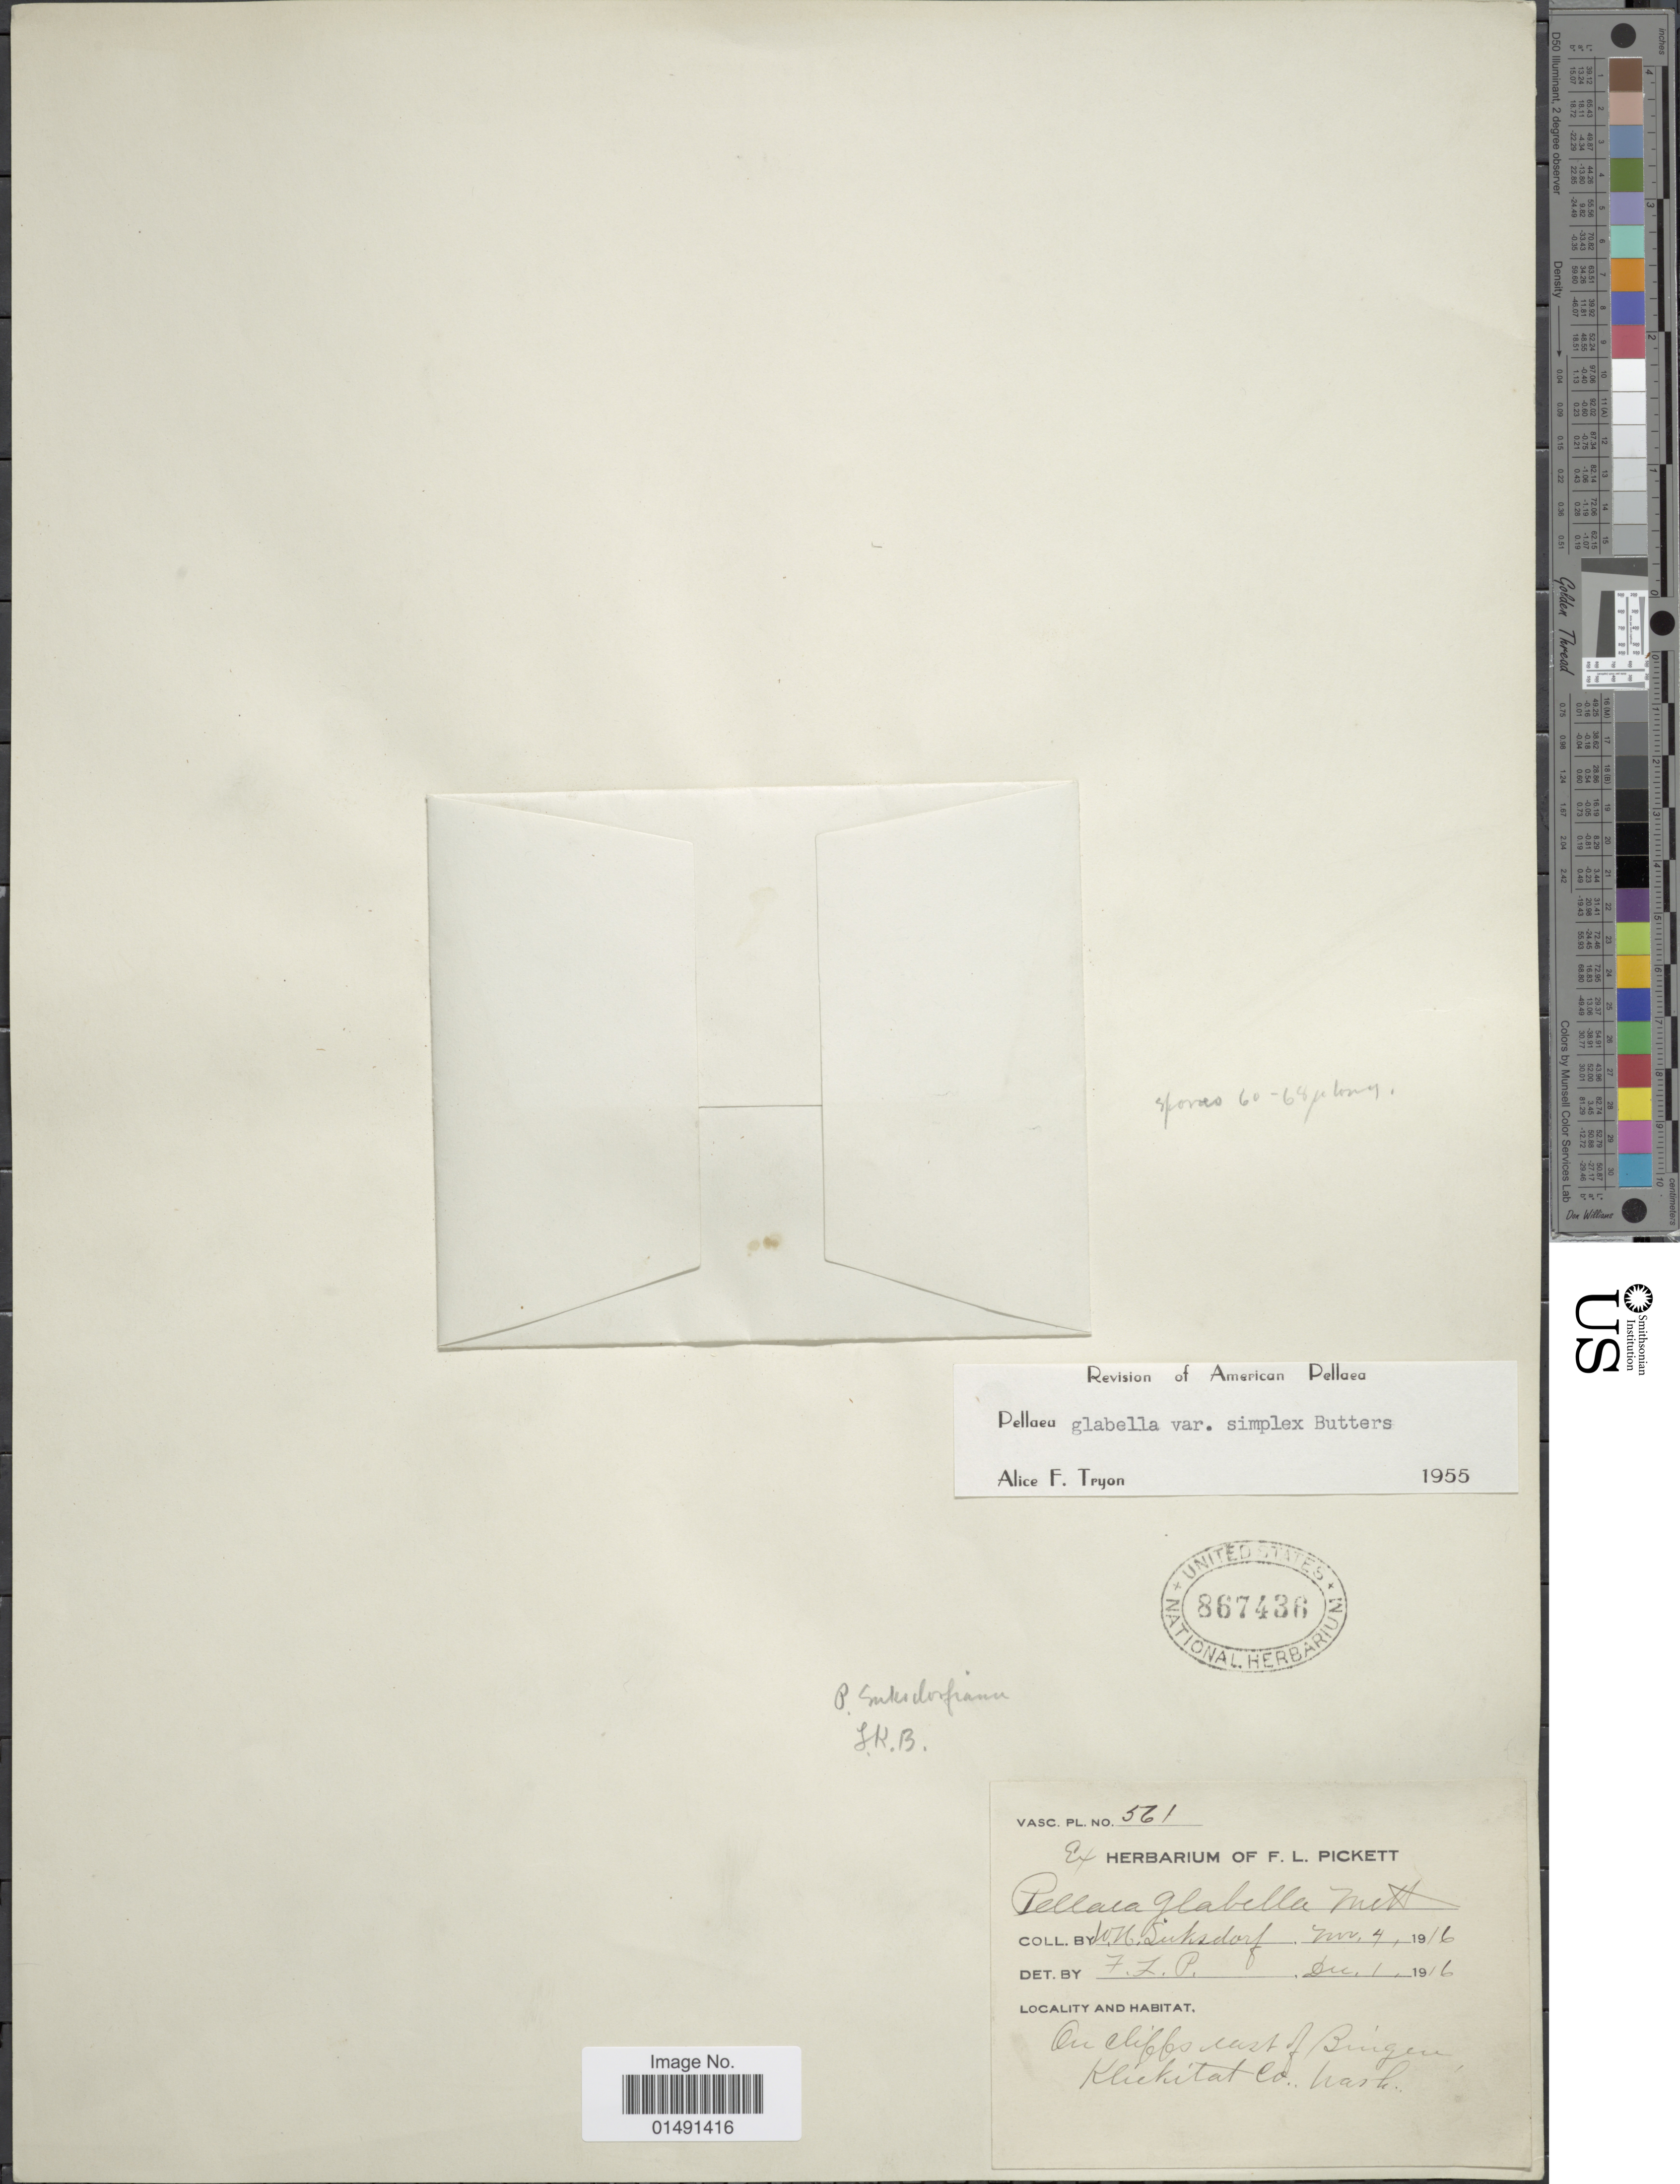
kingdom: Plantae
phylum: Tracheophyta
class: Polypodiopsida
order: Polypodiales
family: Pteridaceae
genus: Pellaea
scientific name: Pellaea glabella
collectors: W. N. Suksdorf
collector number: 561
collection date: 1916-11-04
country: United States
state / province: Washington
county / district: Klickitat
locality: On cliffs west of Bingen Klickitat Co.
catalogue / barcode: US 867436